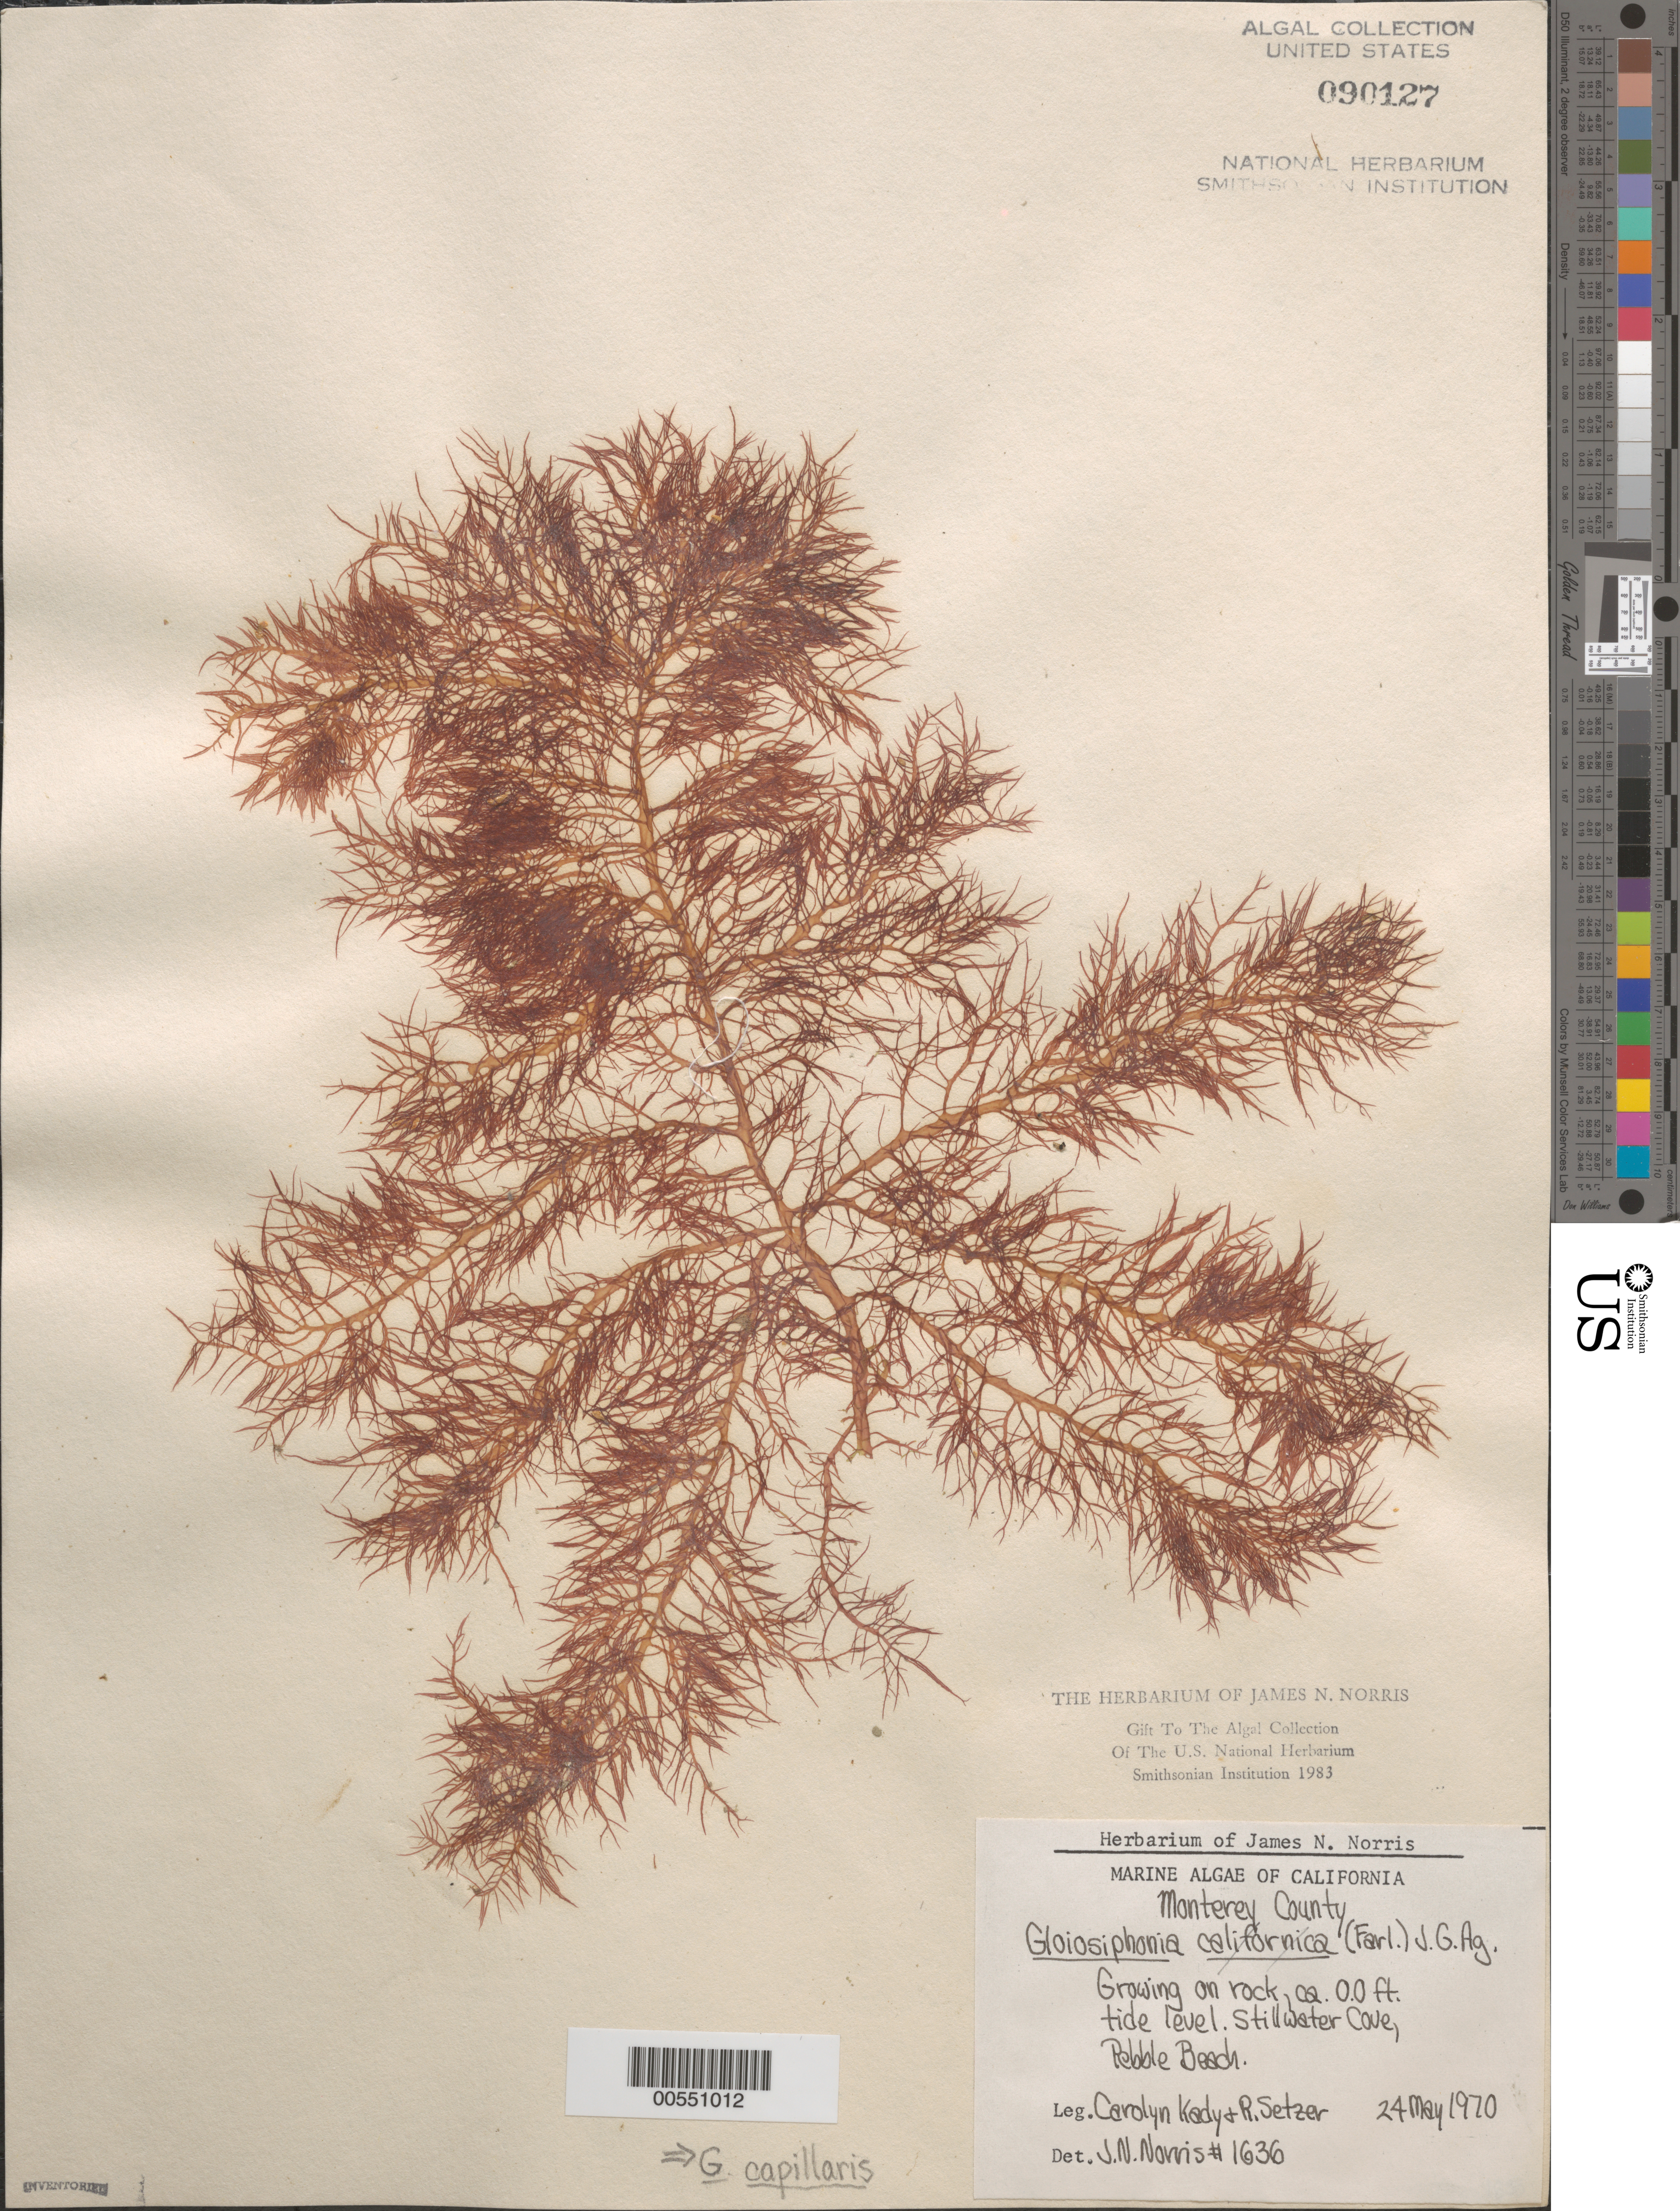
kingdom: Plantae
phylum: Rhodophyta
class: Florideophyceae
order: Gigartinales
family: Gloiosiphoniaceae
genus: Gloiosiphonia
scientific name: Gloiosiphonia capillaris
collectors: C. Kady & R. Setzer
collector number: Jn-1636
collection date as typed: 24 May 1970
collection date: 1970-05-24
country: United States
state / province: California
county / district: Monterey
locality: Stillwater Cove, Pebble Beach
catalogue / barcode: US 90127